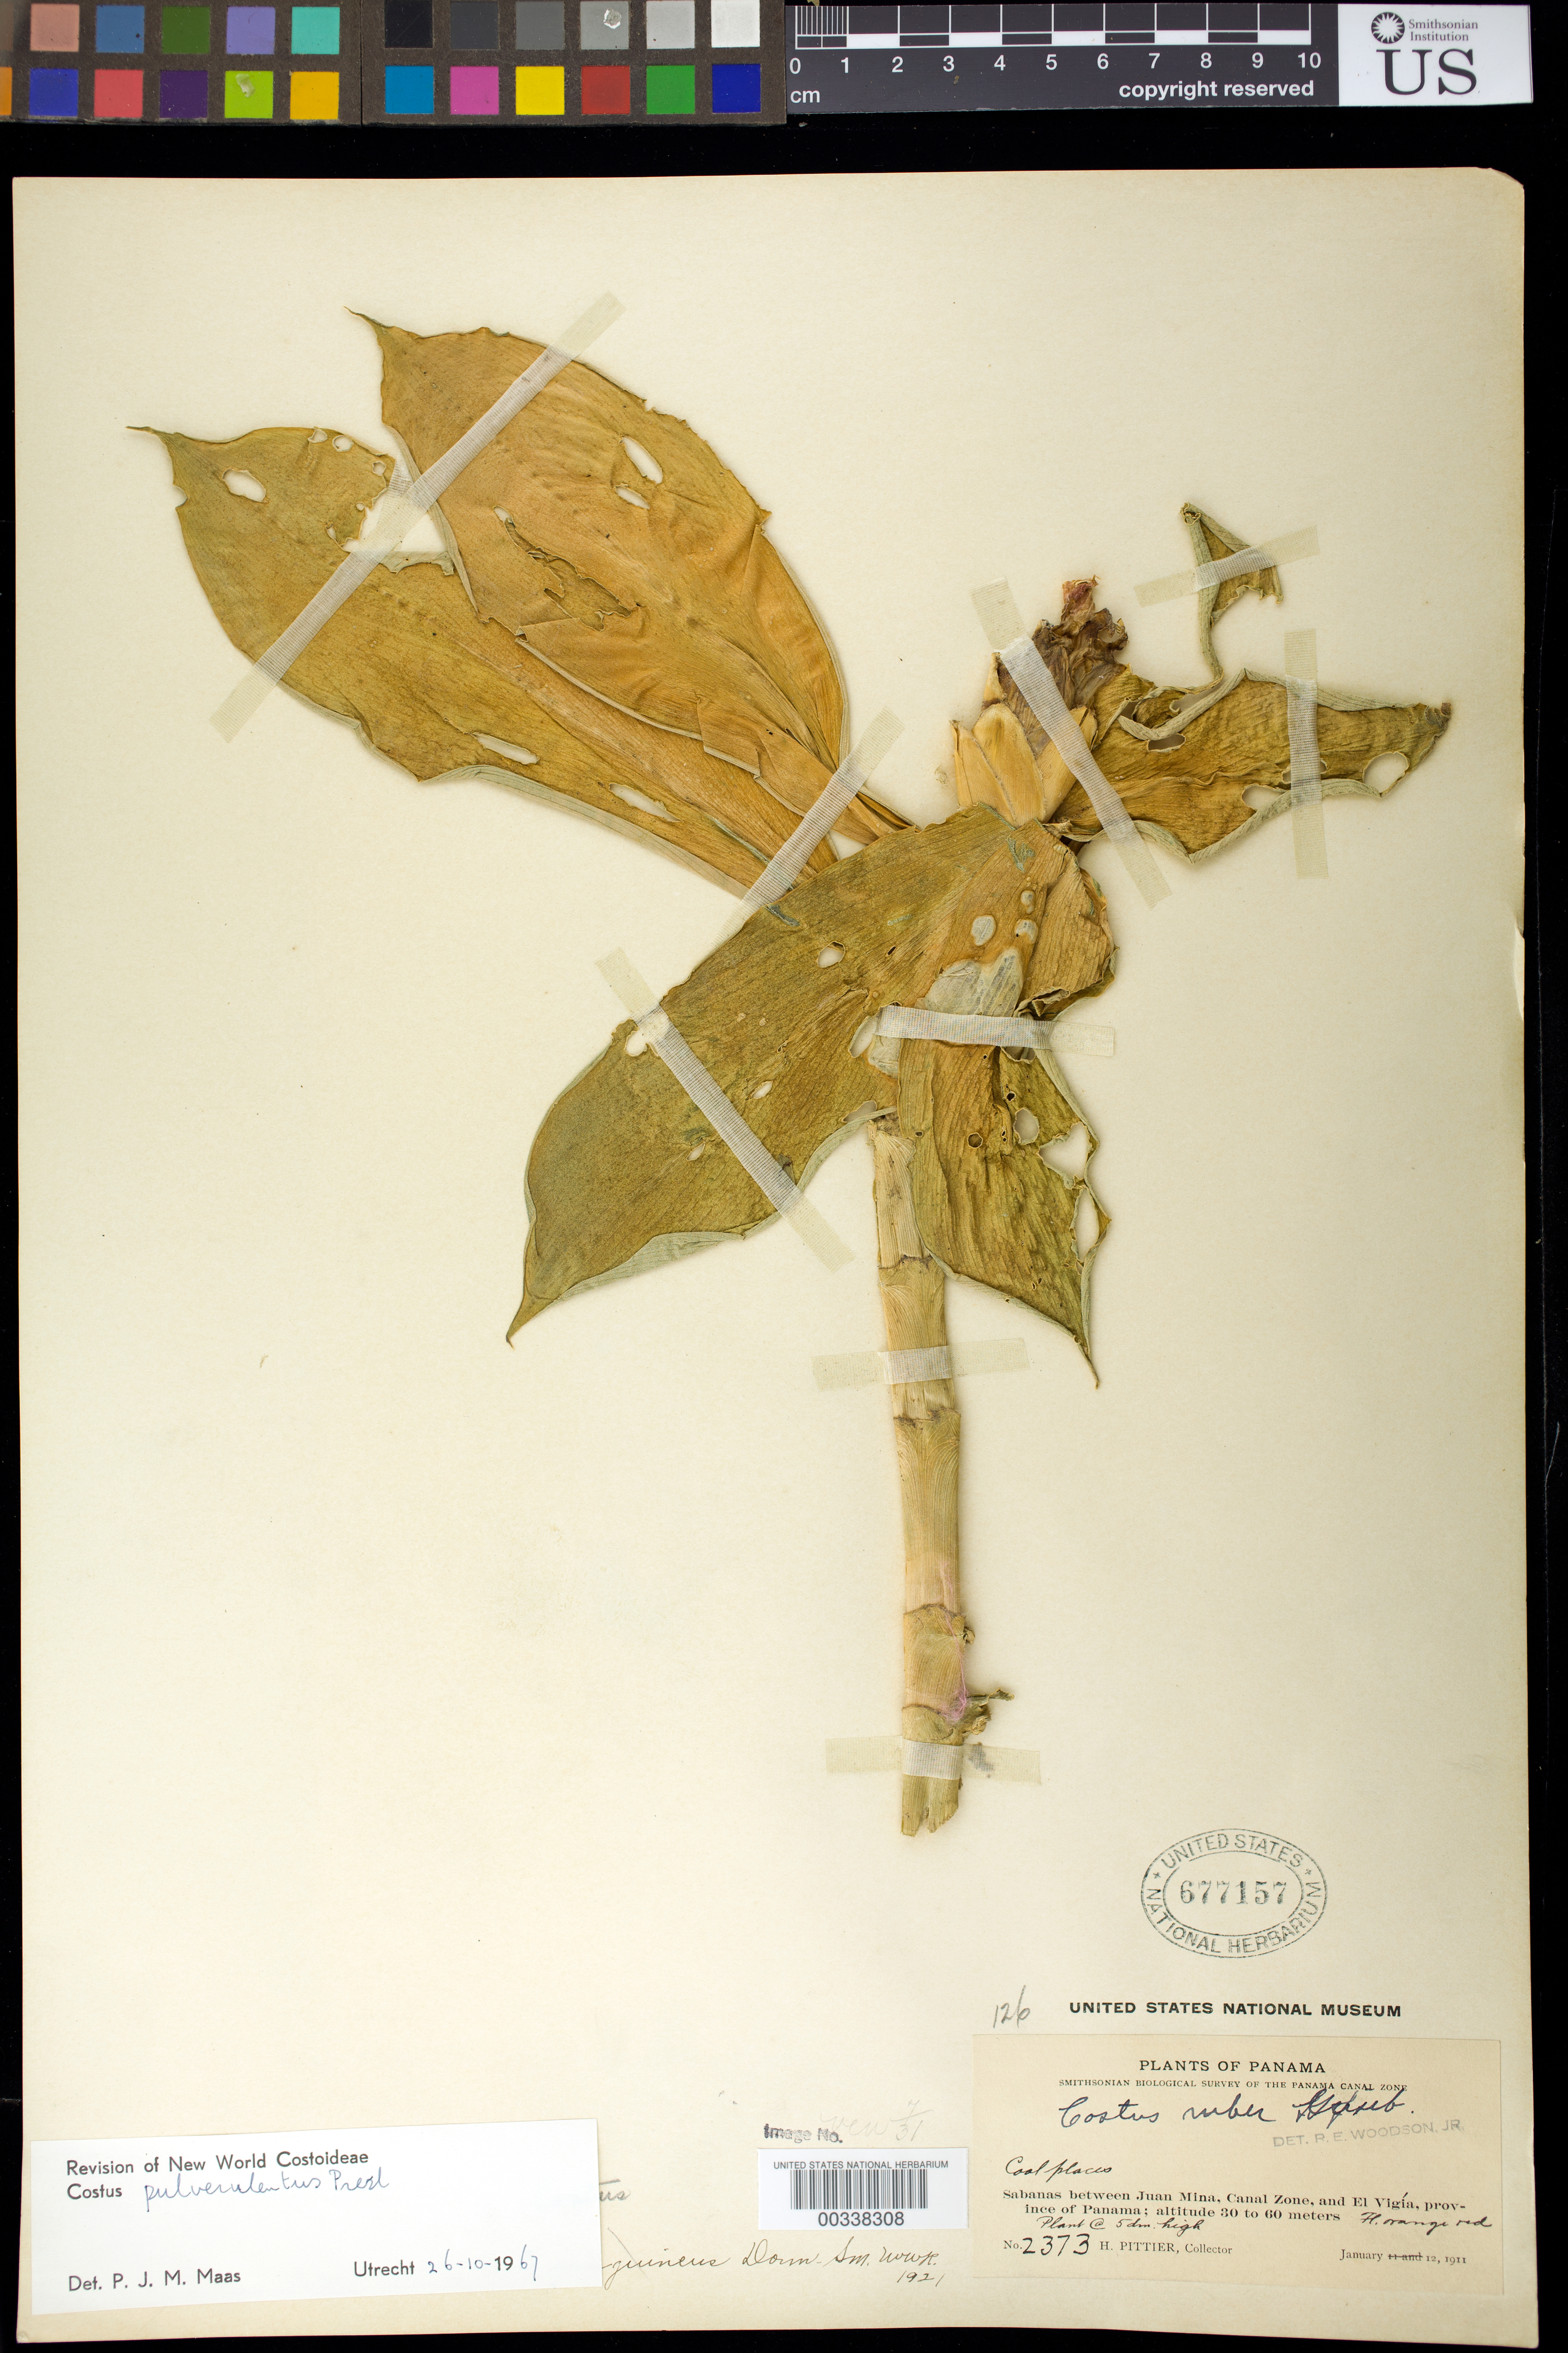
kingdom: Plantae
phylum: Tracheophyta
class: Liliopsida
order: Zingiberales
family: Costaceae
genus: Costus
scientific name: Costus pulverulentus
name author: C. Presl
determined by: Maas, Paul J. M.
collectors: H. F. Pittier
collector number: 2373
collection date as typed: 12 Jan 1911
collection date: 1911-01-12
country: Panama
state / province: Panamá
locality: Sabanas between Juan Mina, Canal Zone, and el Vigia,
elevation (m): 30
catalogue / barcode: US 677157